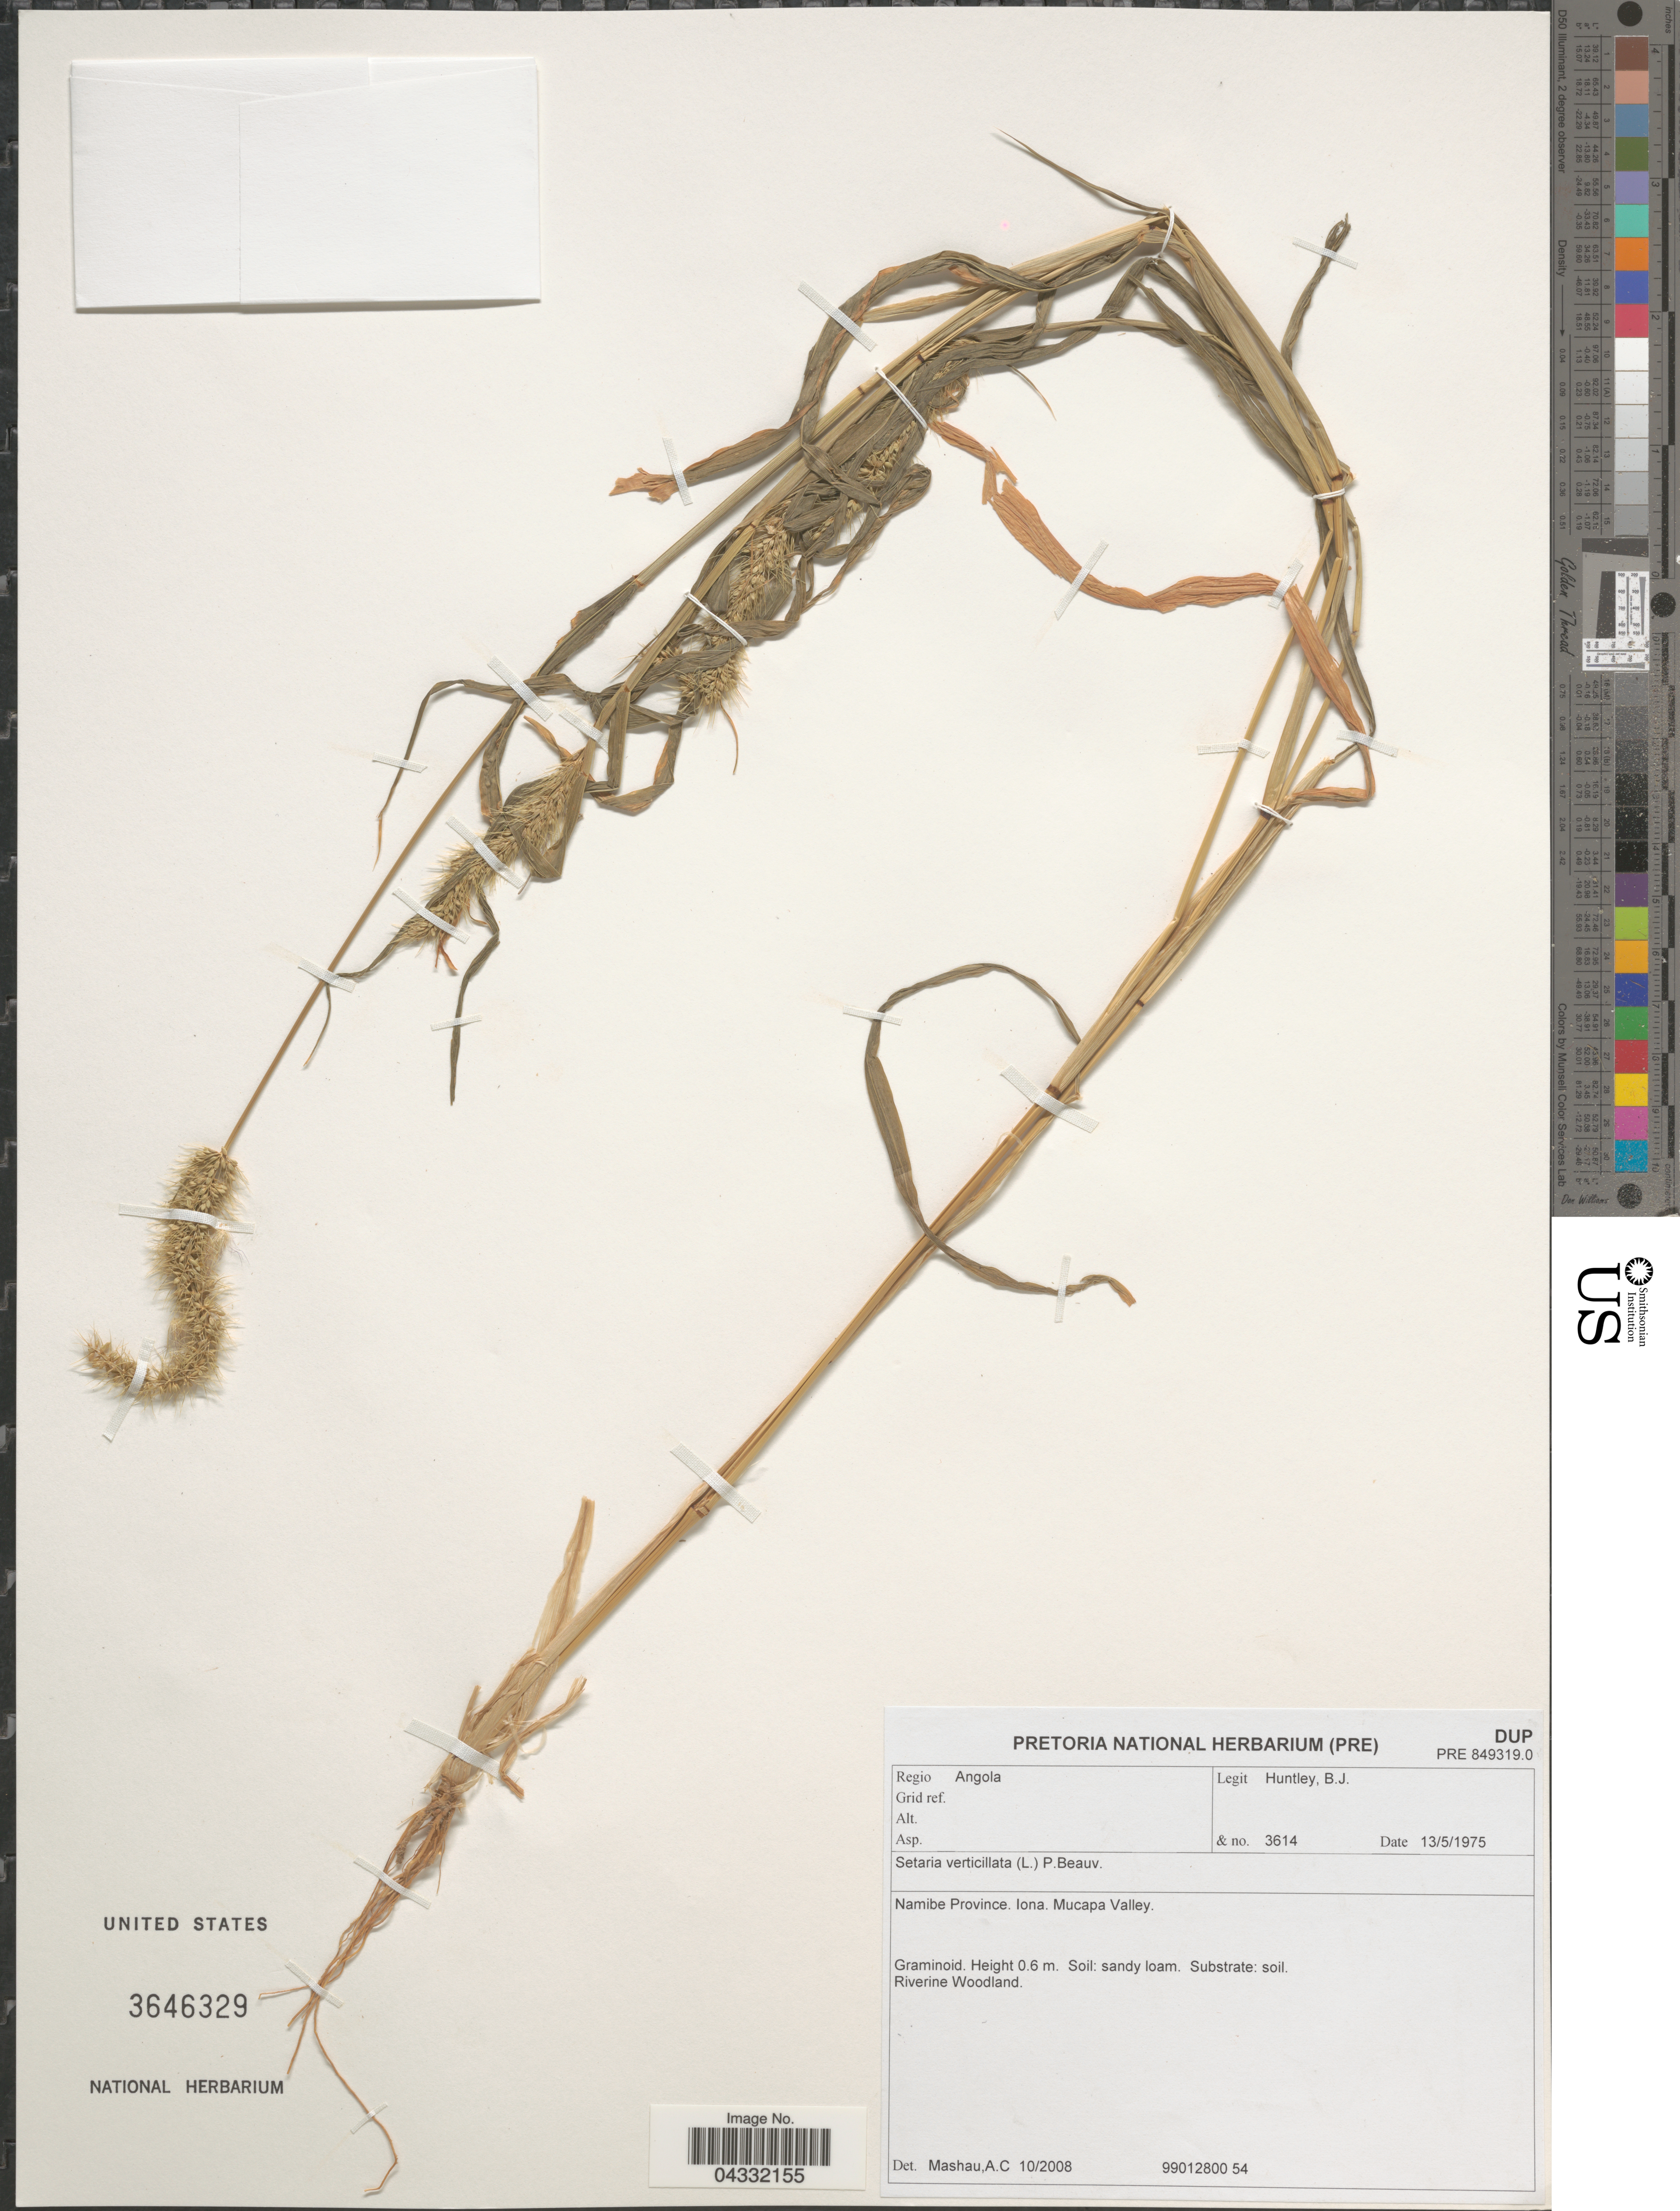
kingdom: Plantae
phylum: Tracheophyta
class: Liliopsida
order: Poales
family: Poaceae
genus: Setaria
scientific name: Setaria verticillata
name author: (L.) P. Beauv.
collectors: B. Huntley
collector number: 3614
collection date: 1975-05-13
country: Angola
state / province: Namibe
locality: Regio Angola. Iona. Mucapa Valley. Riverine Woodland.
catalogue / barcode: US 3646329